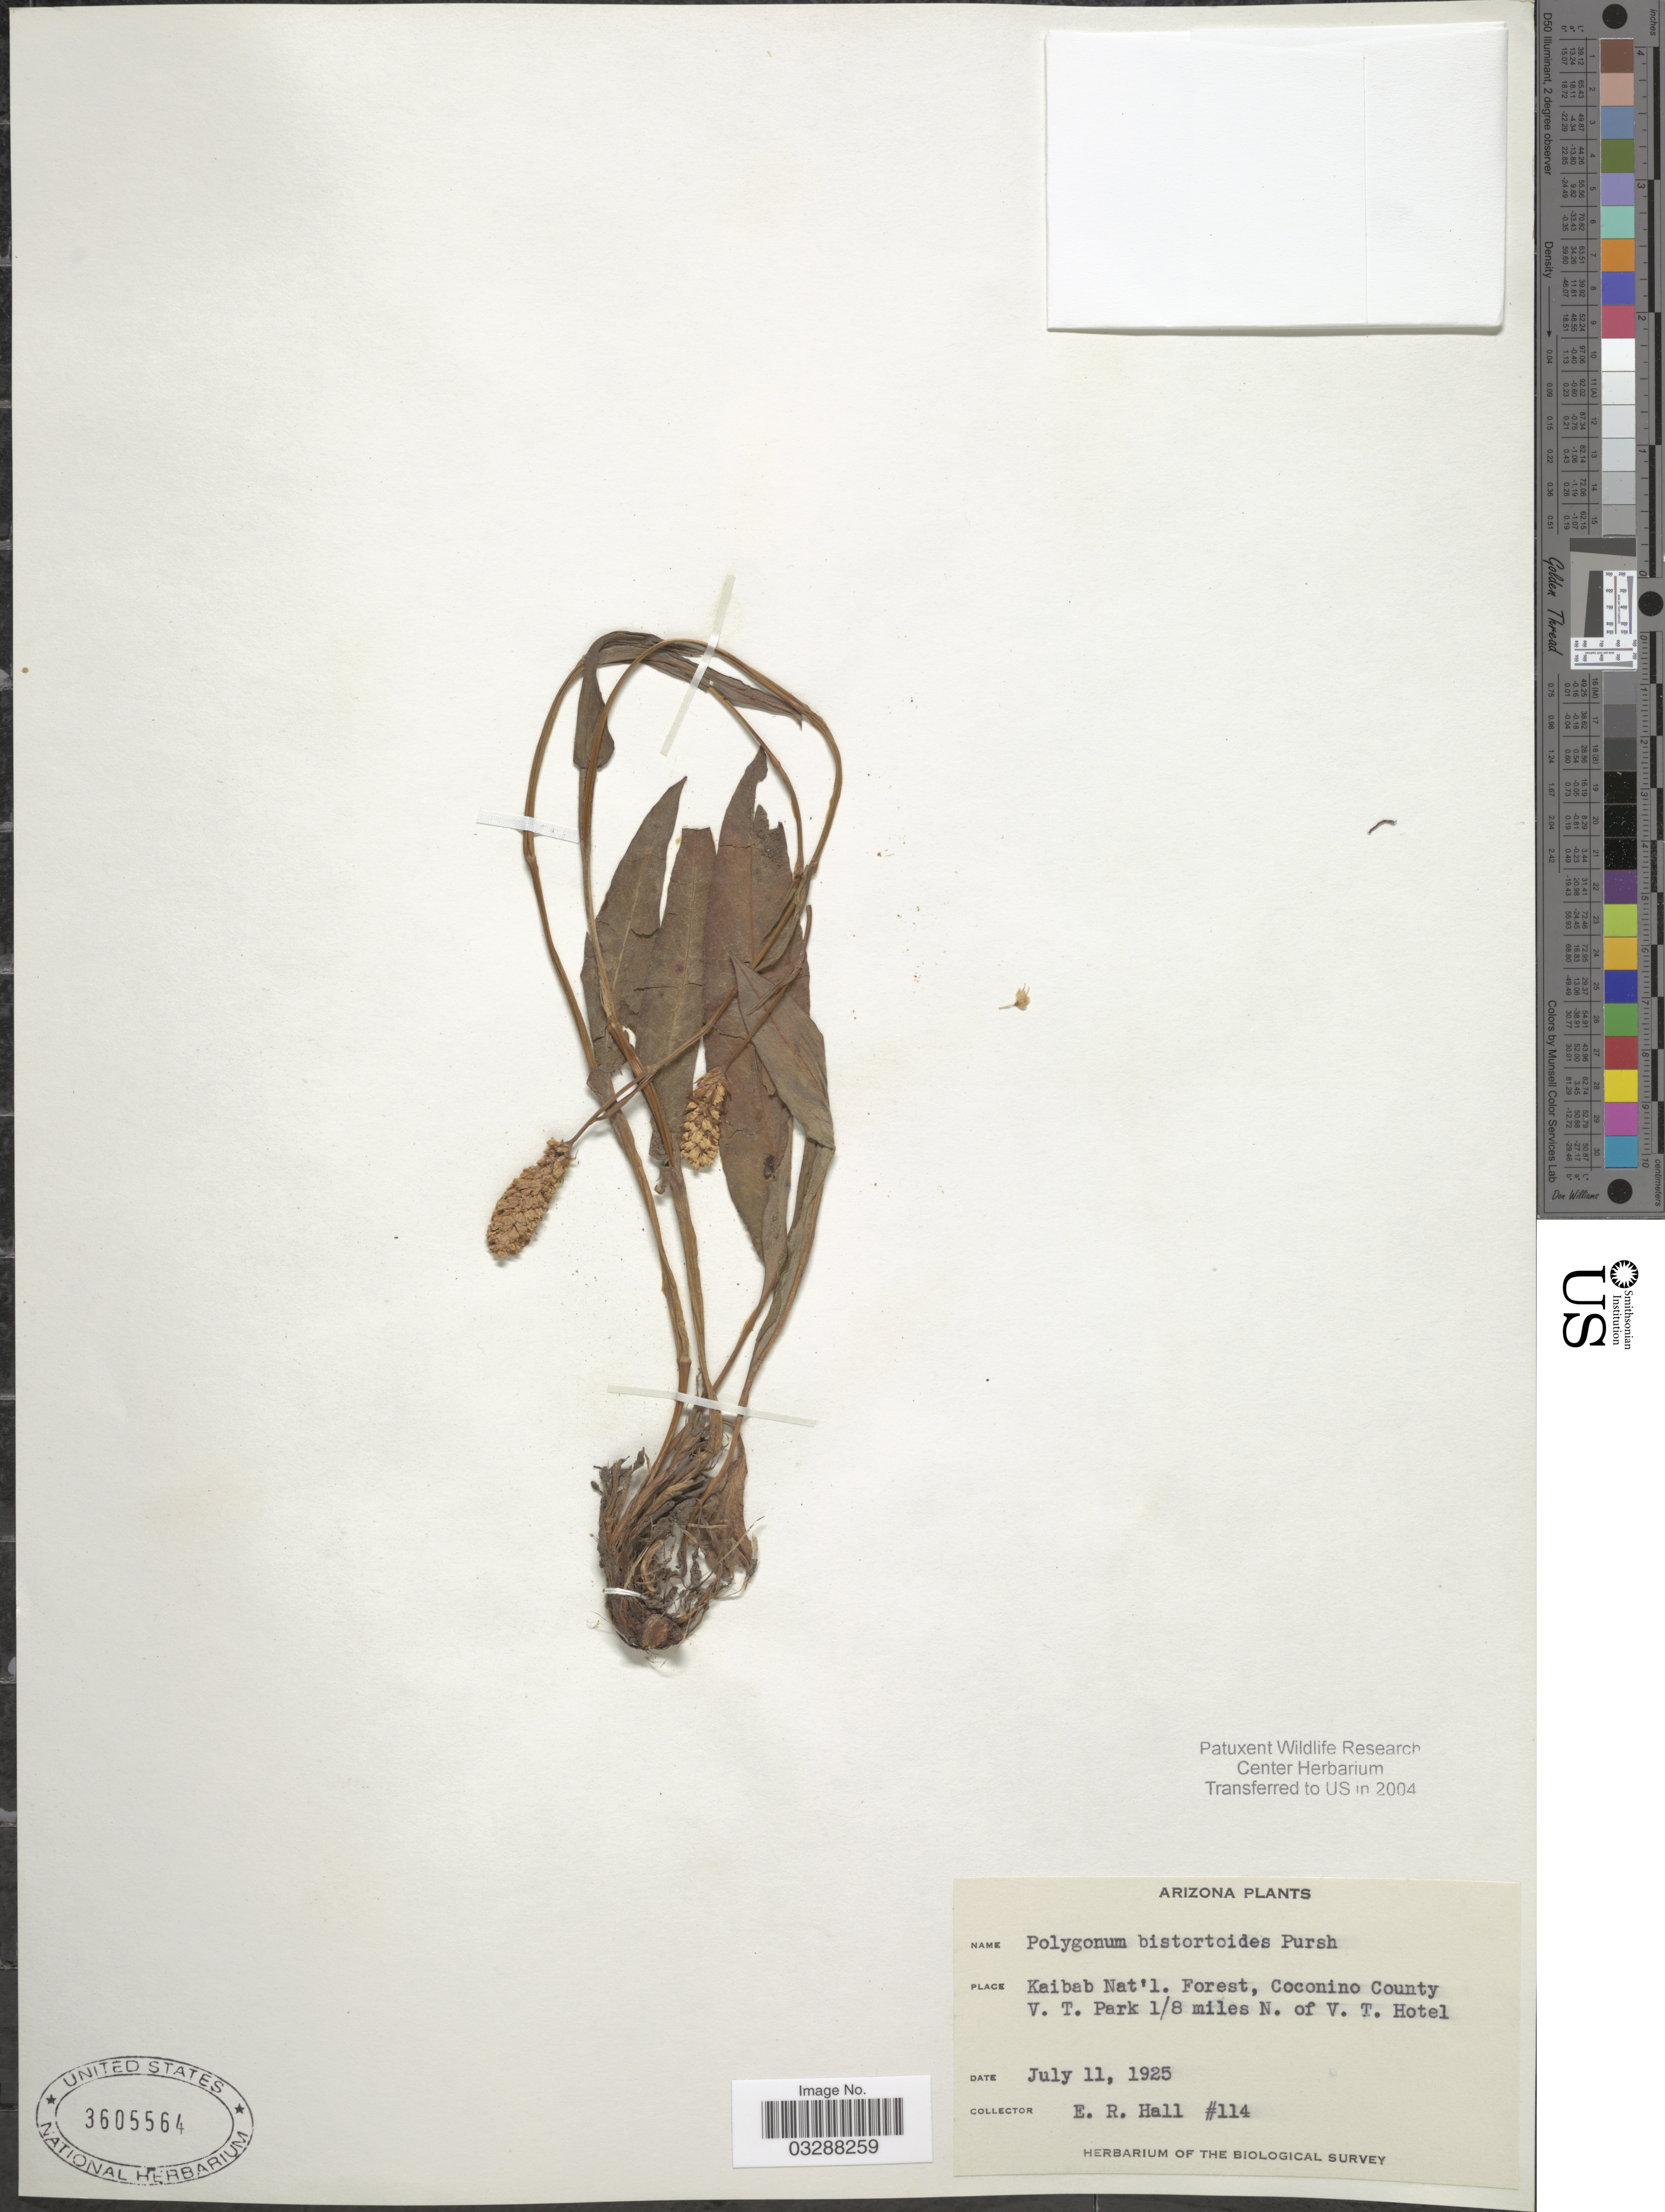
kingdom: Plantae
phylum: Tracheophyta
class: Magnoliopsida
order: Caryophyllales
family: Polygonaceae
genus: Bistorta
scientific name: Bistorta bistortoides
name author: (Pursh) Small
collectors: E. Hall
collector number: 114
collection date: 1925-07-11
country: United States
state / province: Arizona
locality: Kaibab Nat'l. Forest, Coconino County. V.T. Park 1/8 miles N. of V.T. Hotel.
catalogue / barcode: US 3605564